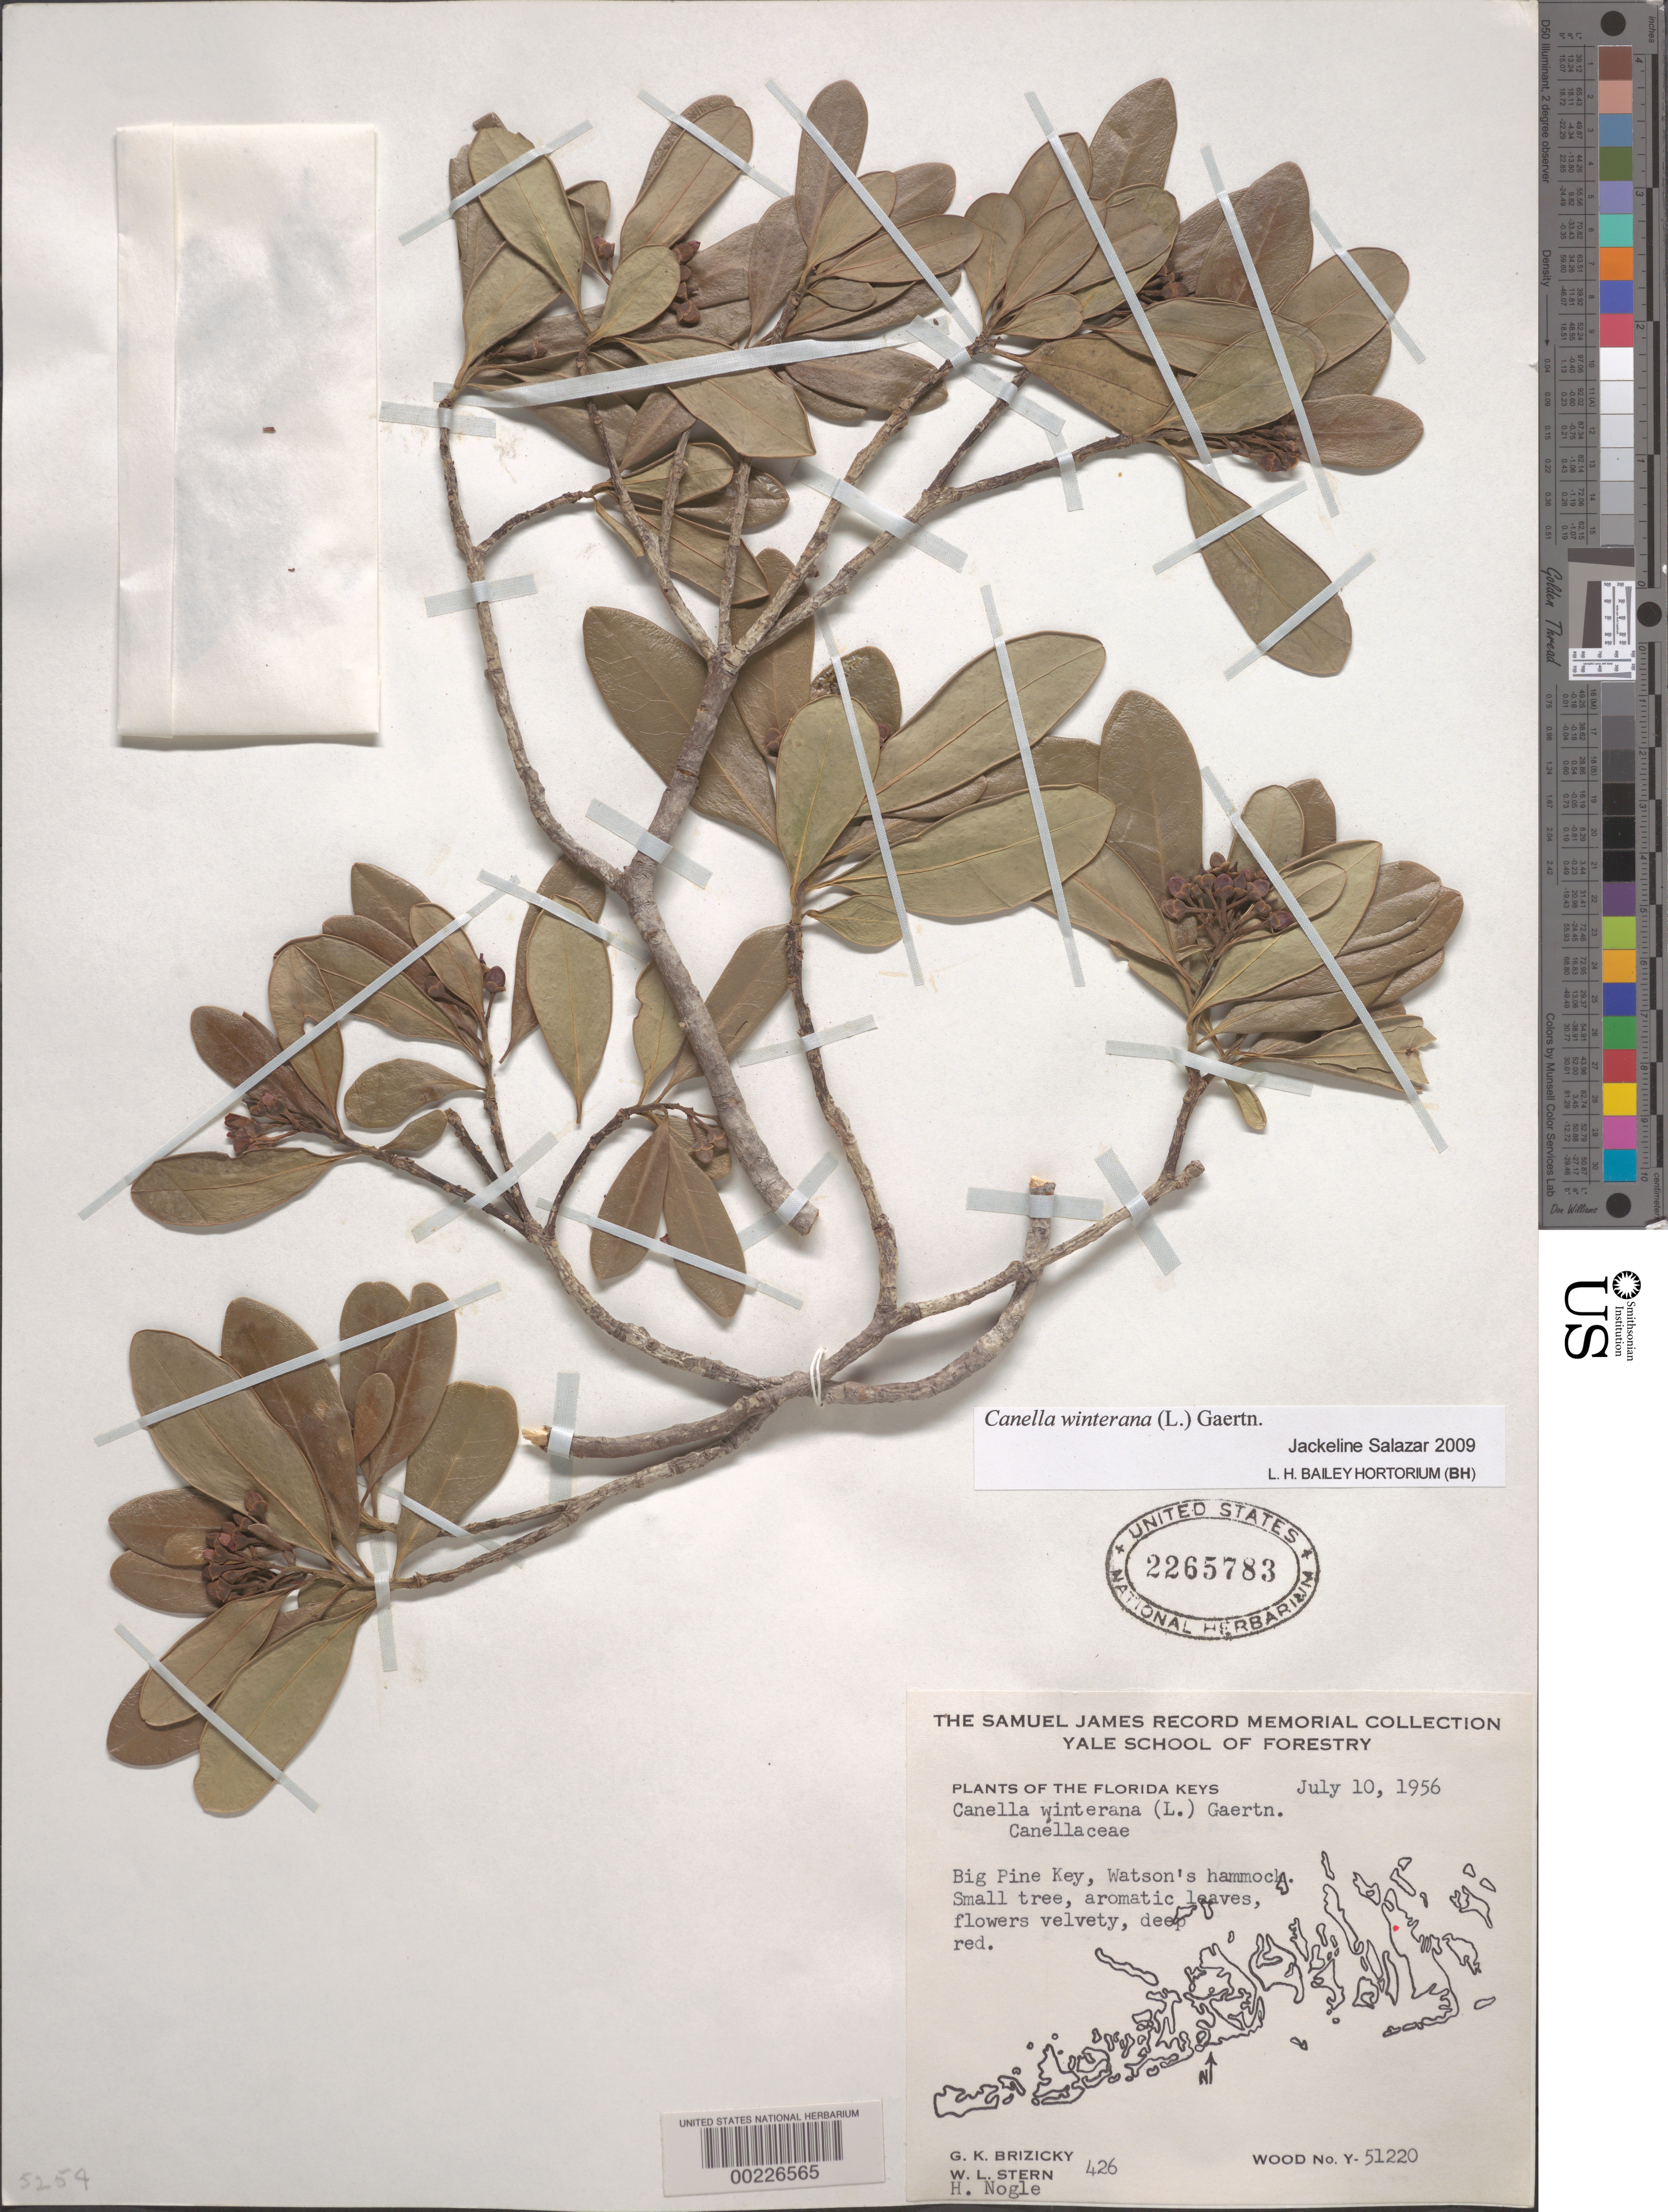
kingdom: Plantae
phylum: Tracheophyta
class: Magnoliopsida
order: Canellales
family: Canellaceae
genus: Canella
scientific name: Canella winterana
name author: (L.) Gaertn.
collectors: G. K. Brizicky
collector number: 426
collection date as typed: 10 Jul 1956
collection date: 1956-07-10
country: United States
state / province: Florida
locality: Big pine key, watson's hammock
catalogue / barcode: US 2265783